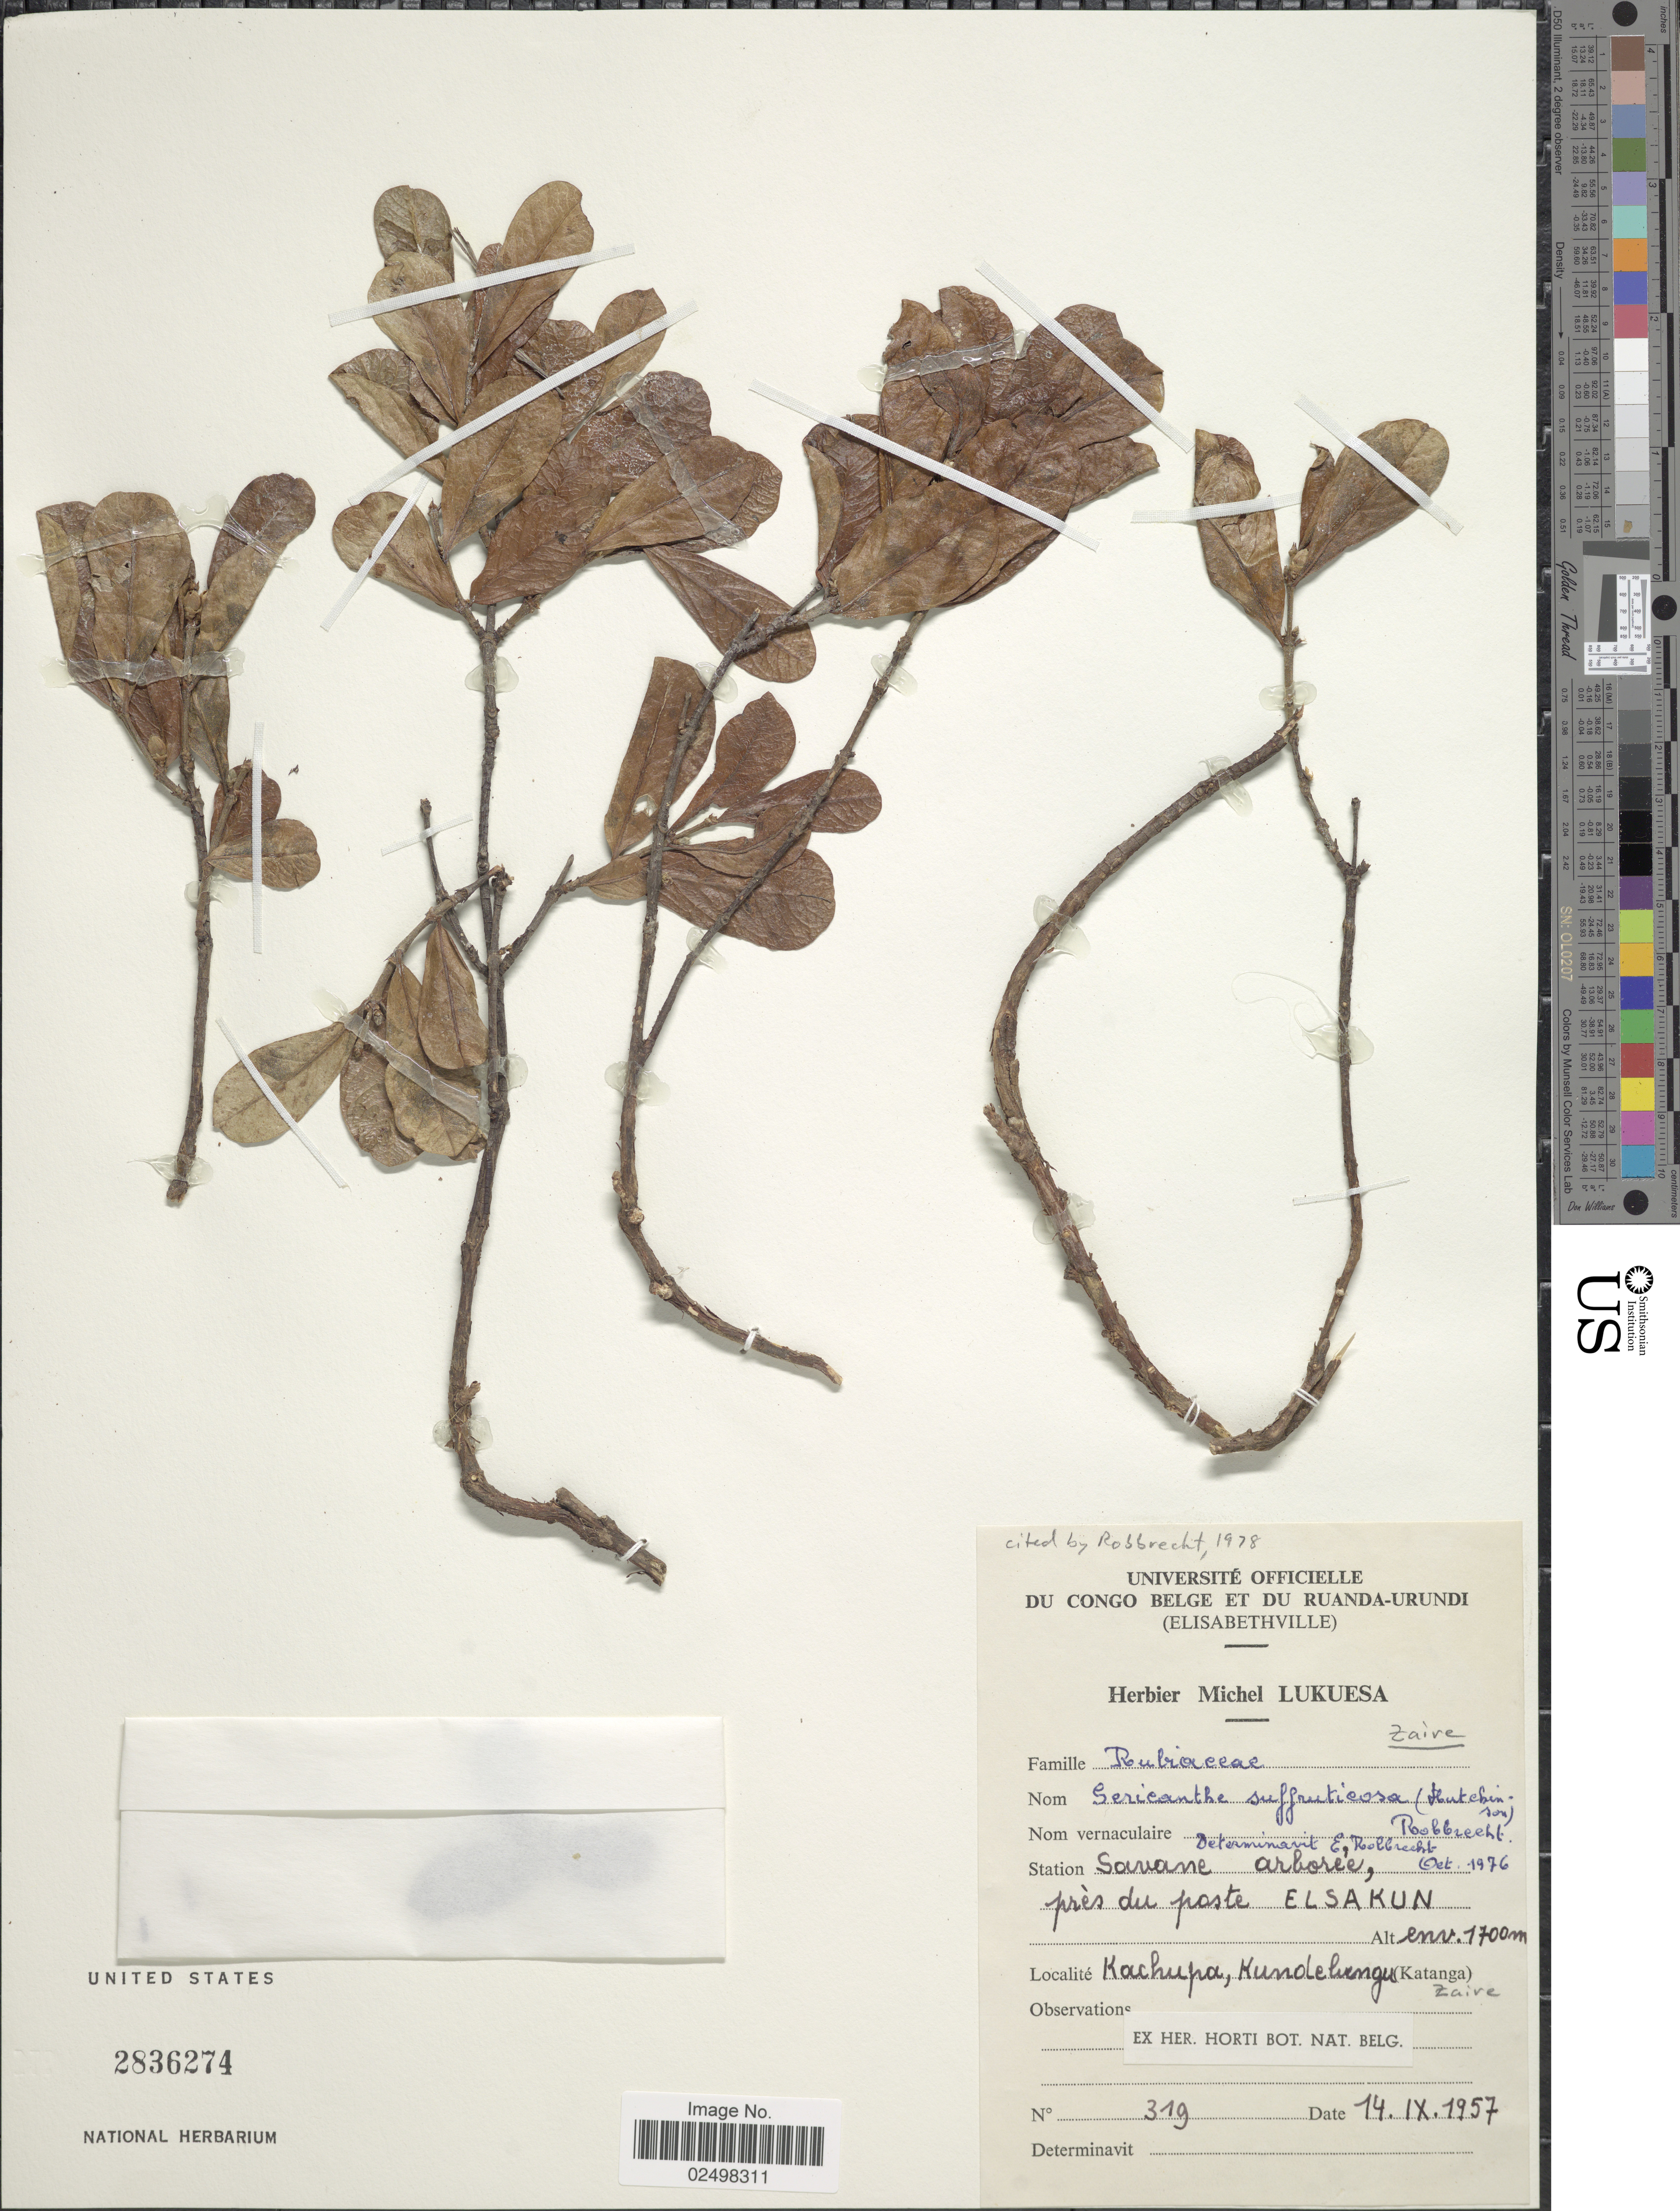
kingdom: Plantae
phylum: Tracheophyta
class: Magnoliopsida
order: Gentianales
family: Rubiaceae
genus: Sericanthe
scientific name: Sericanthe suffruticosa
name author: (Hutch.) Robbr.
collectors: Ex herb. Michel Lukuesa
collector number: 319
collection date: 1957-09-14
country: Congo, Democratic Republic of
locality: Zaire. Kachupa, Kundelunga.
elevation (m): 1700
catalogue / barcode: US 2836274